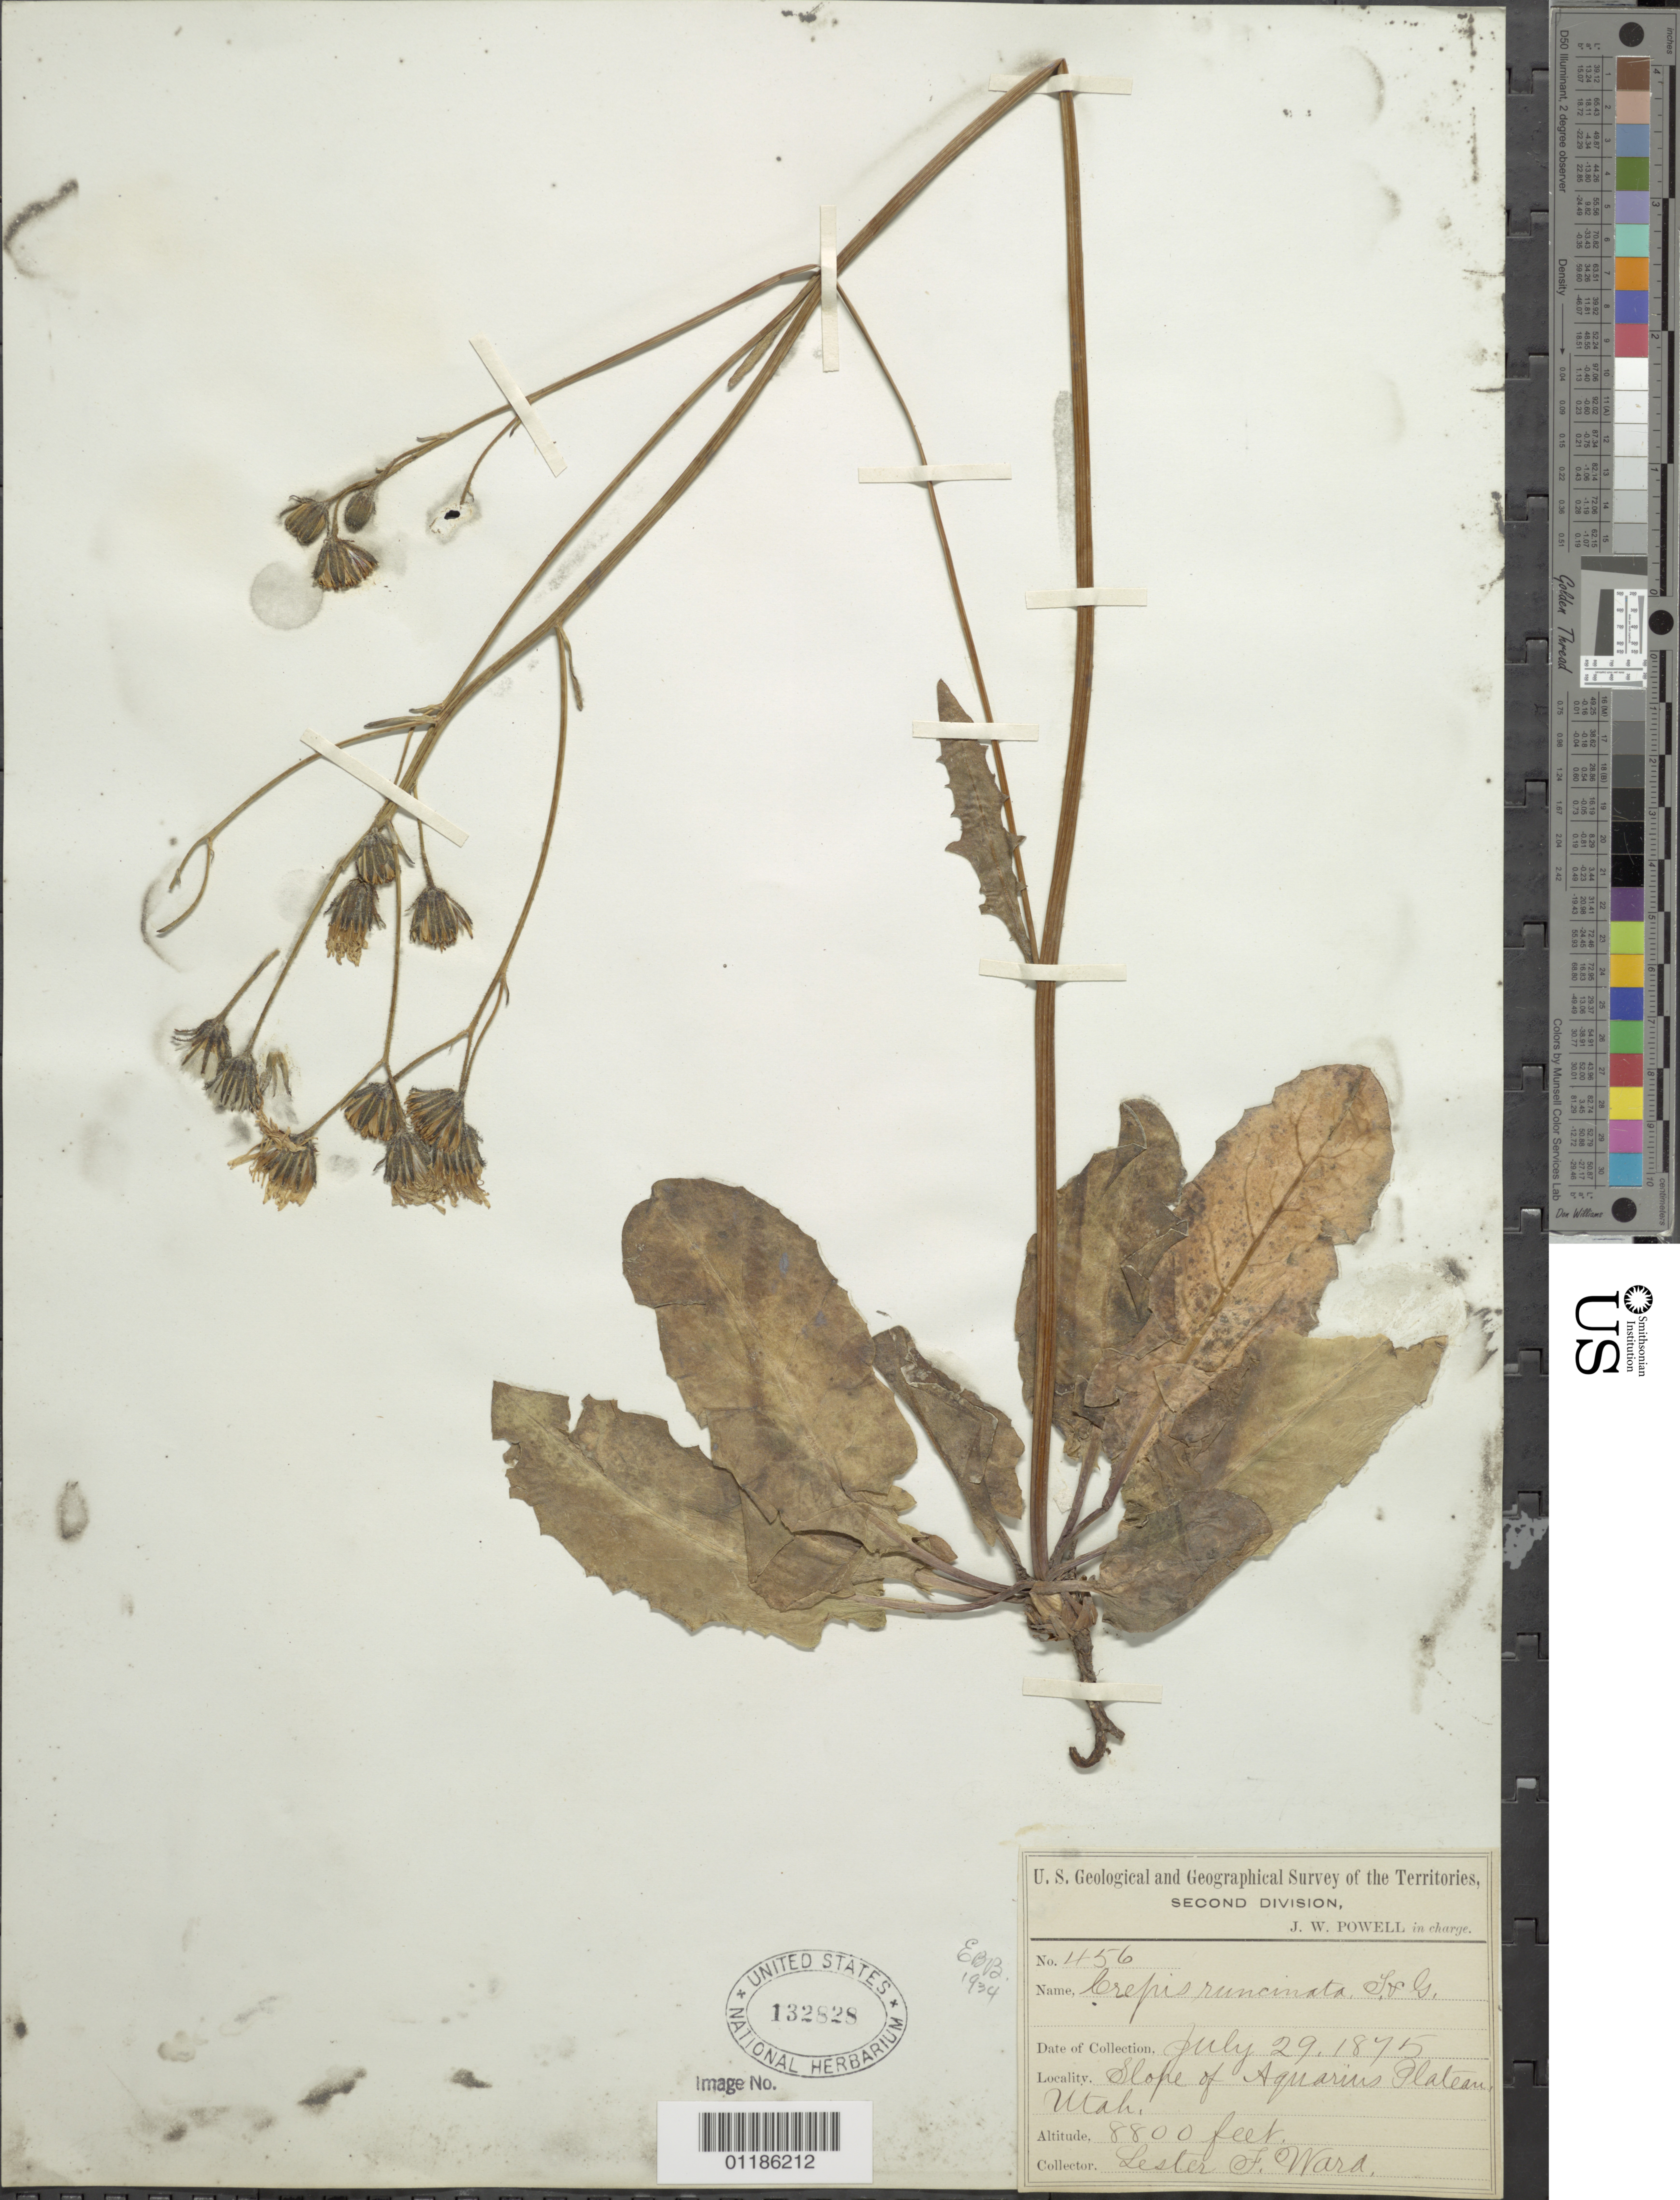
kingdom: Plantae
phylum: Tracheophyta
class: Magnoliopsida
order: Asterales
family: Asteraceae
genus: Crepis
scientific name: Crepis runcinata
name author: Torr. & A. Gray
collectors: L. F. Ward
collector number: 456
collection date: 1875-07-29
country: United States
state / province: Utah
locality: slope of Aquarius Plateau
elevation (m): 2682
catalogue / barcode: US 132828